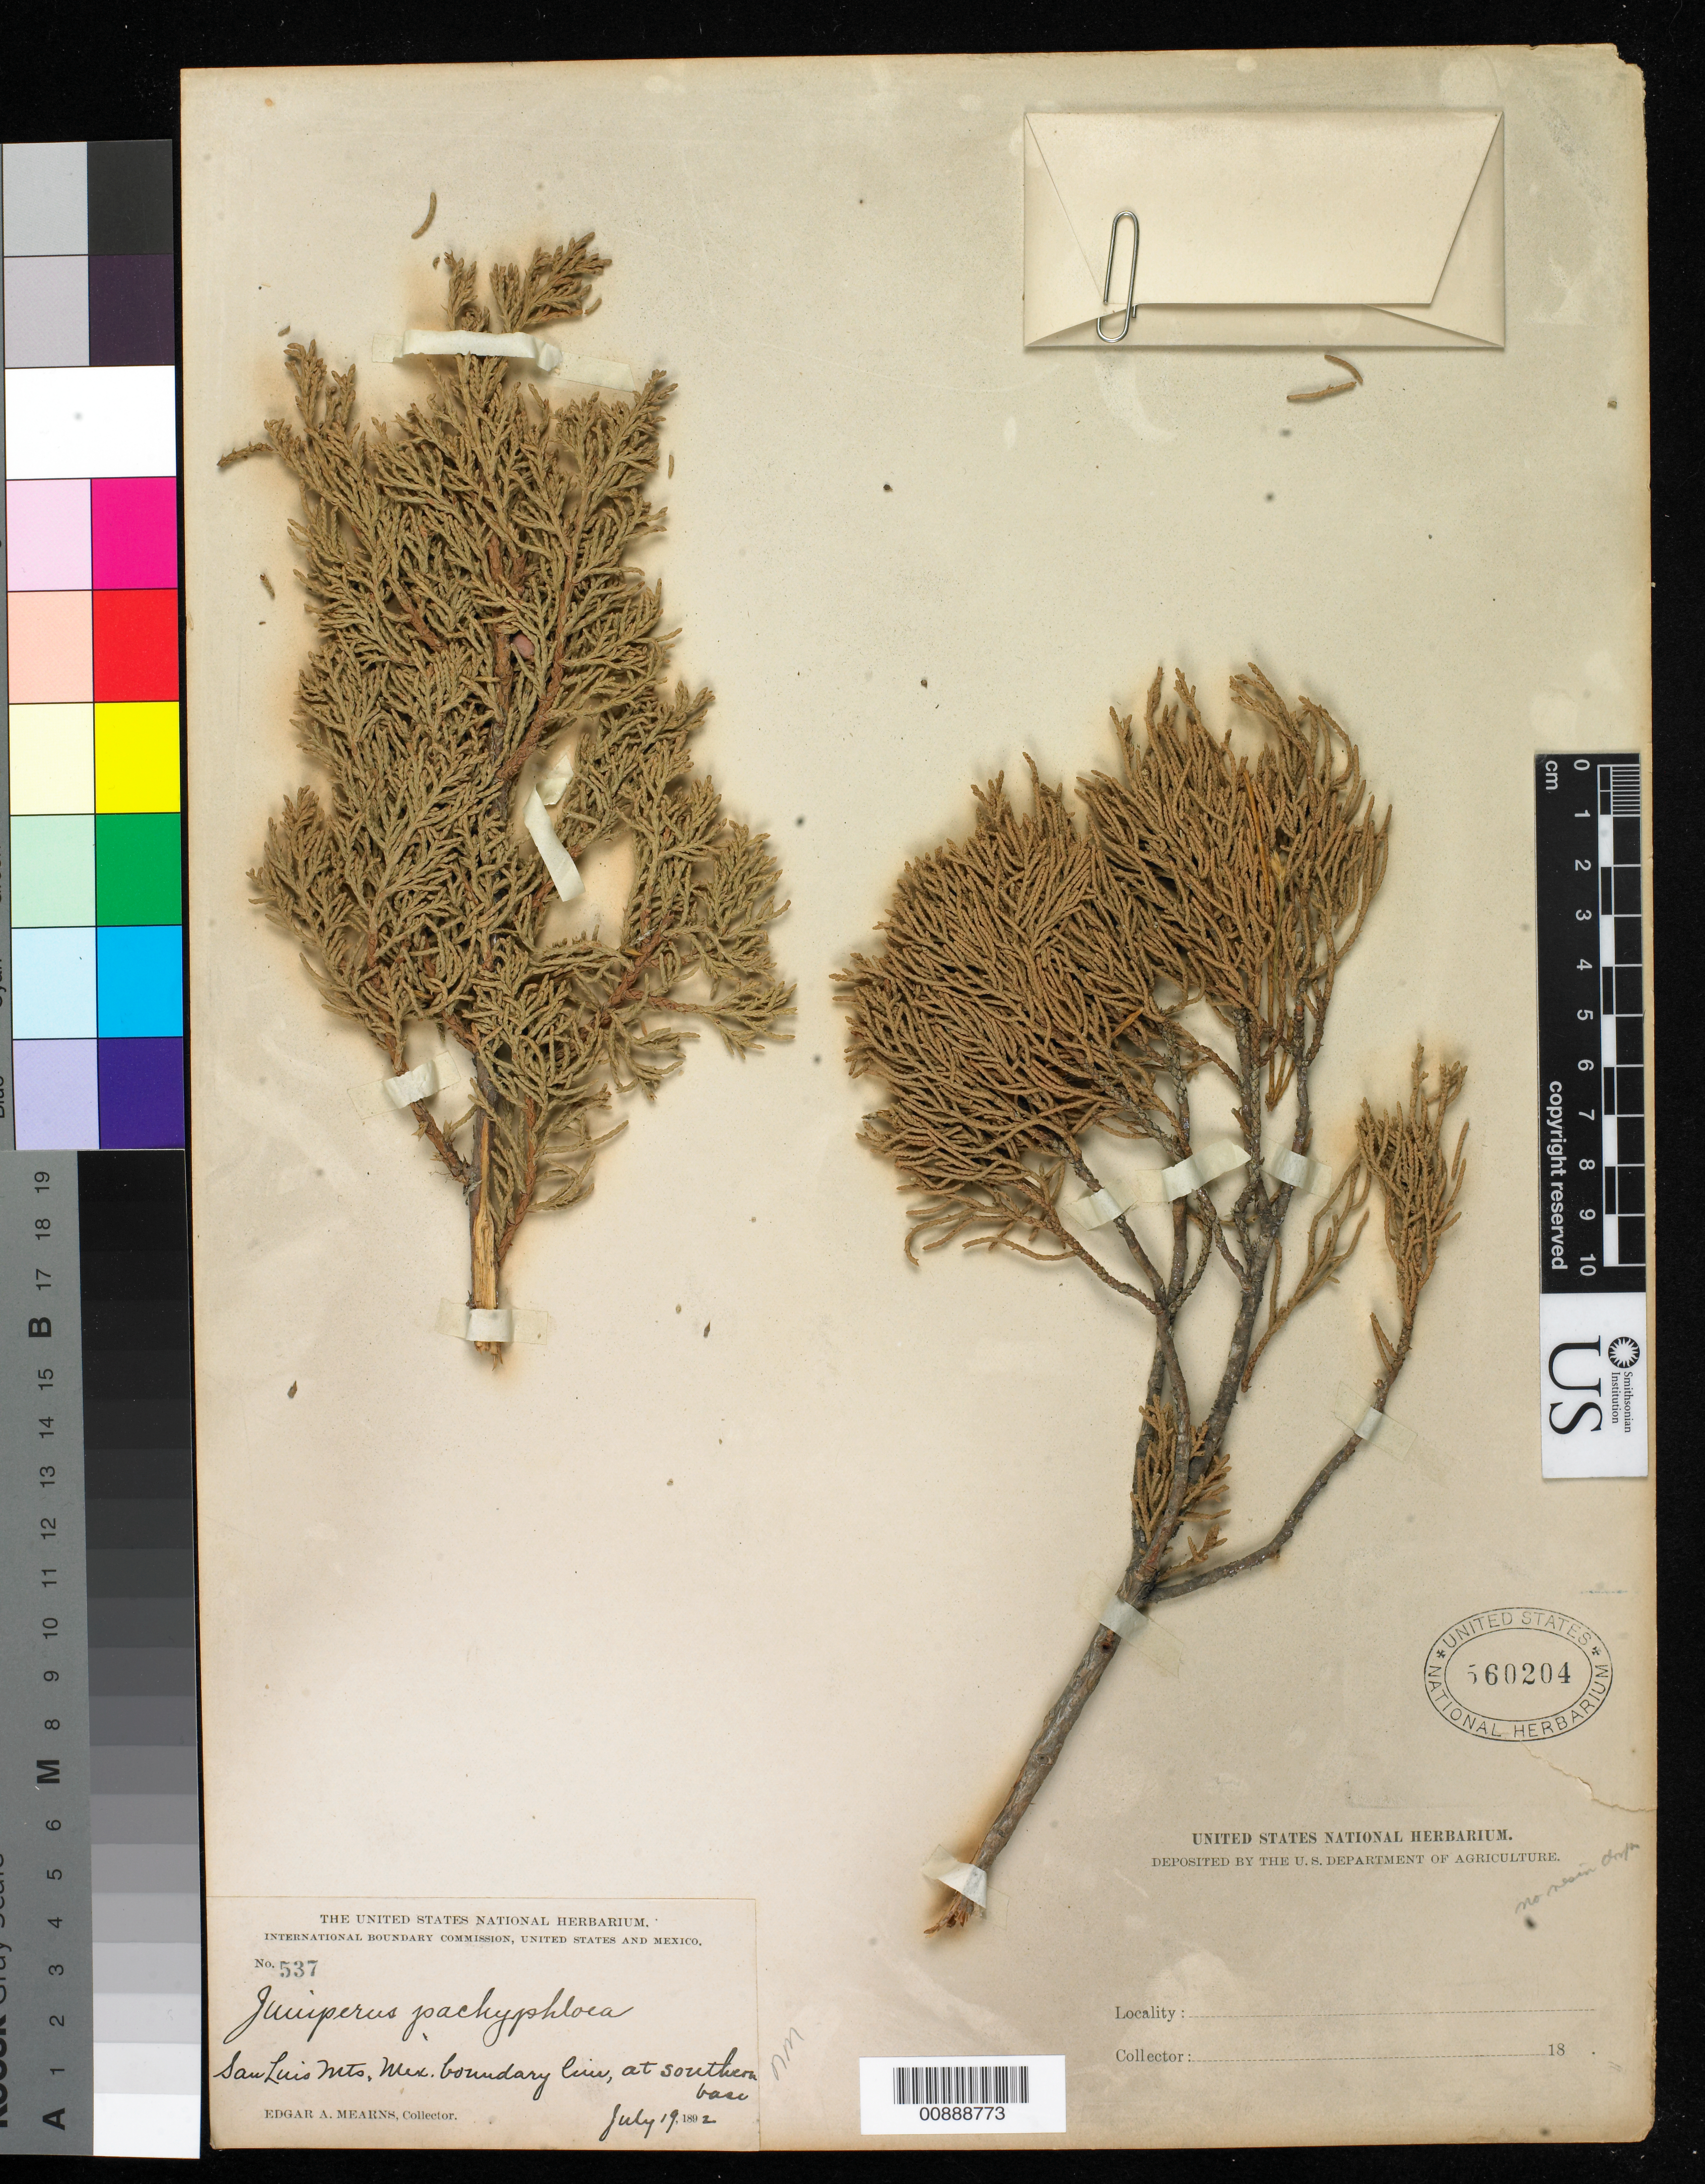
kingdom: Plantae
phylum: Tracheophyta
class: Pinopsida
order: Pinales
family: Cupressaceae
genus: Juniperus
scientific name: Juniperus deppeana var. pachyphlaea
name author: (Torr.) Martínez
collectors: E. A. Mearns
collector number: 537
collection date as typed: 19 Jul 1892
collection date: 1892-07-19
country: United States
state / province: New Mexico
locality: San Luis Mts., Mexican Boundary Line, at southern base.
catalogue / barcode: US 560204